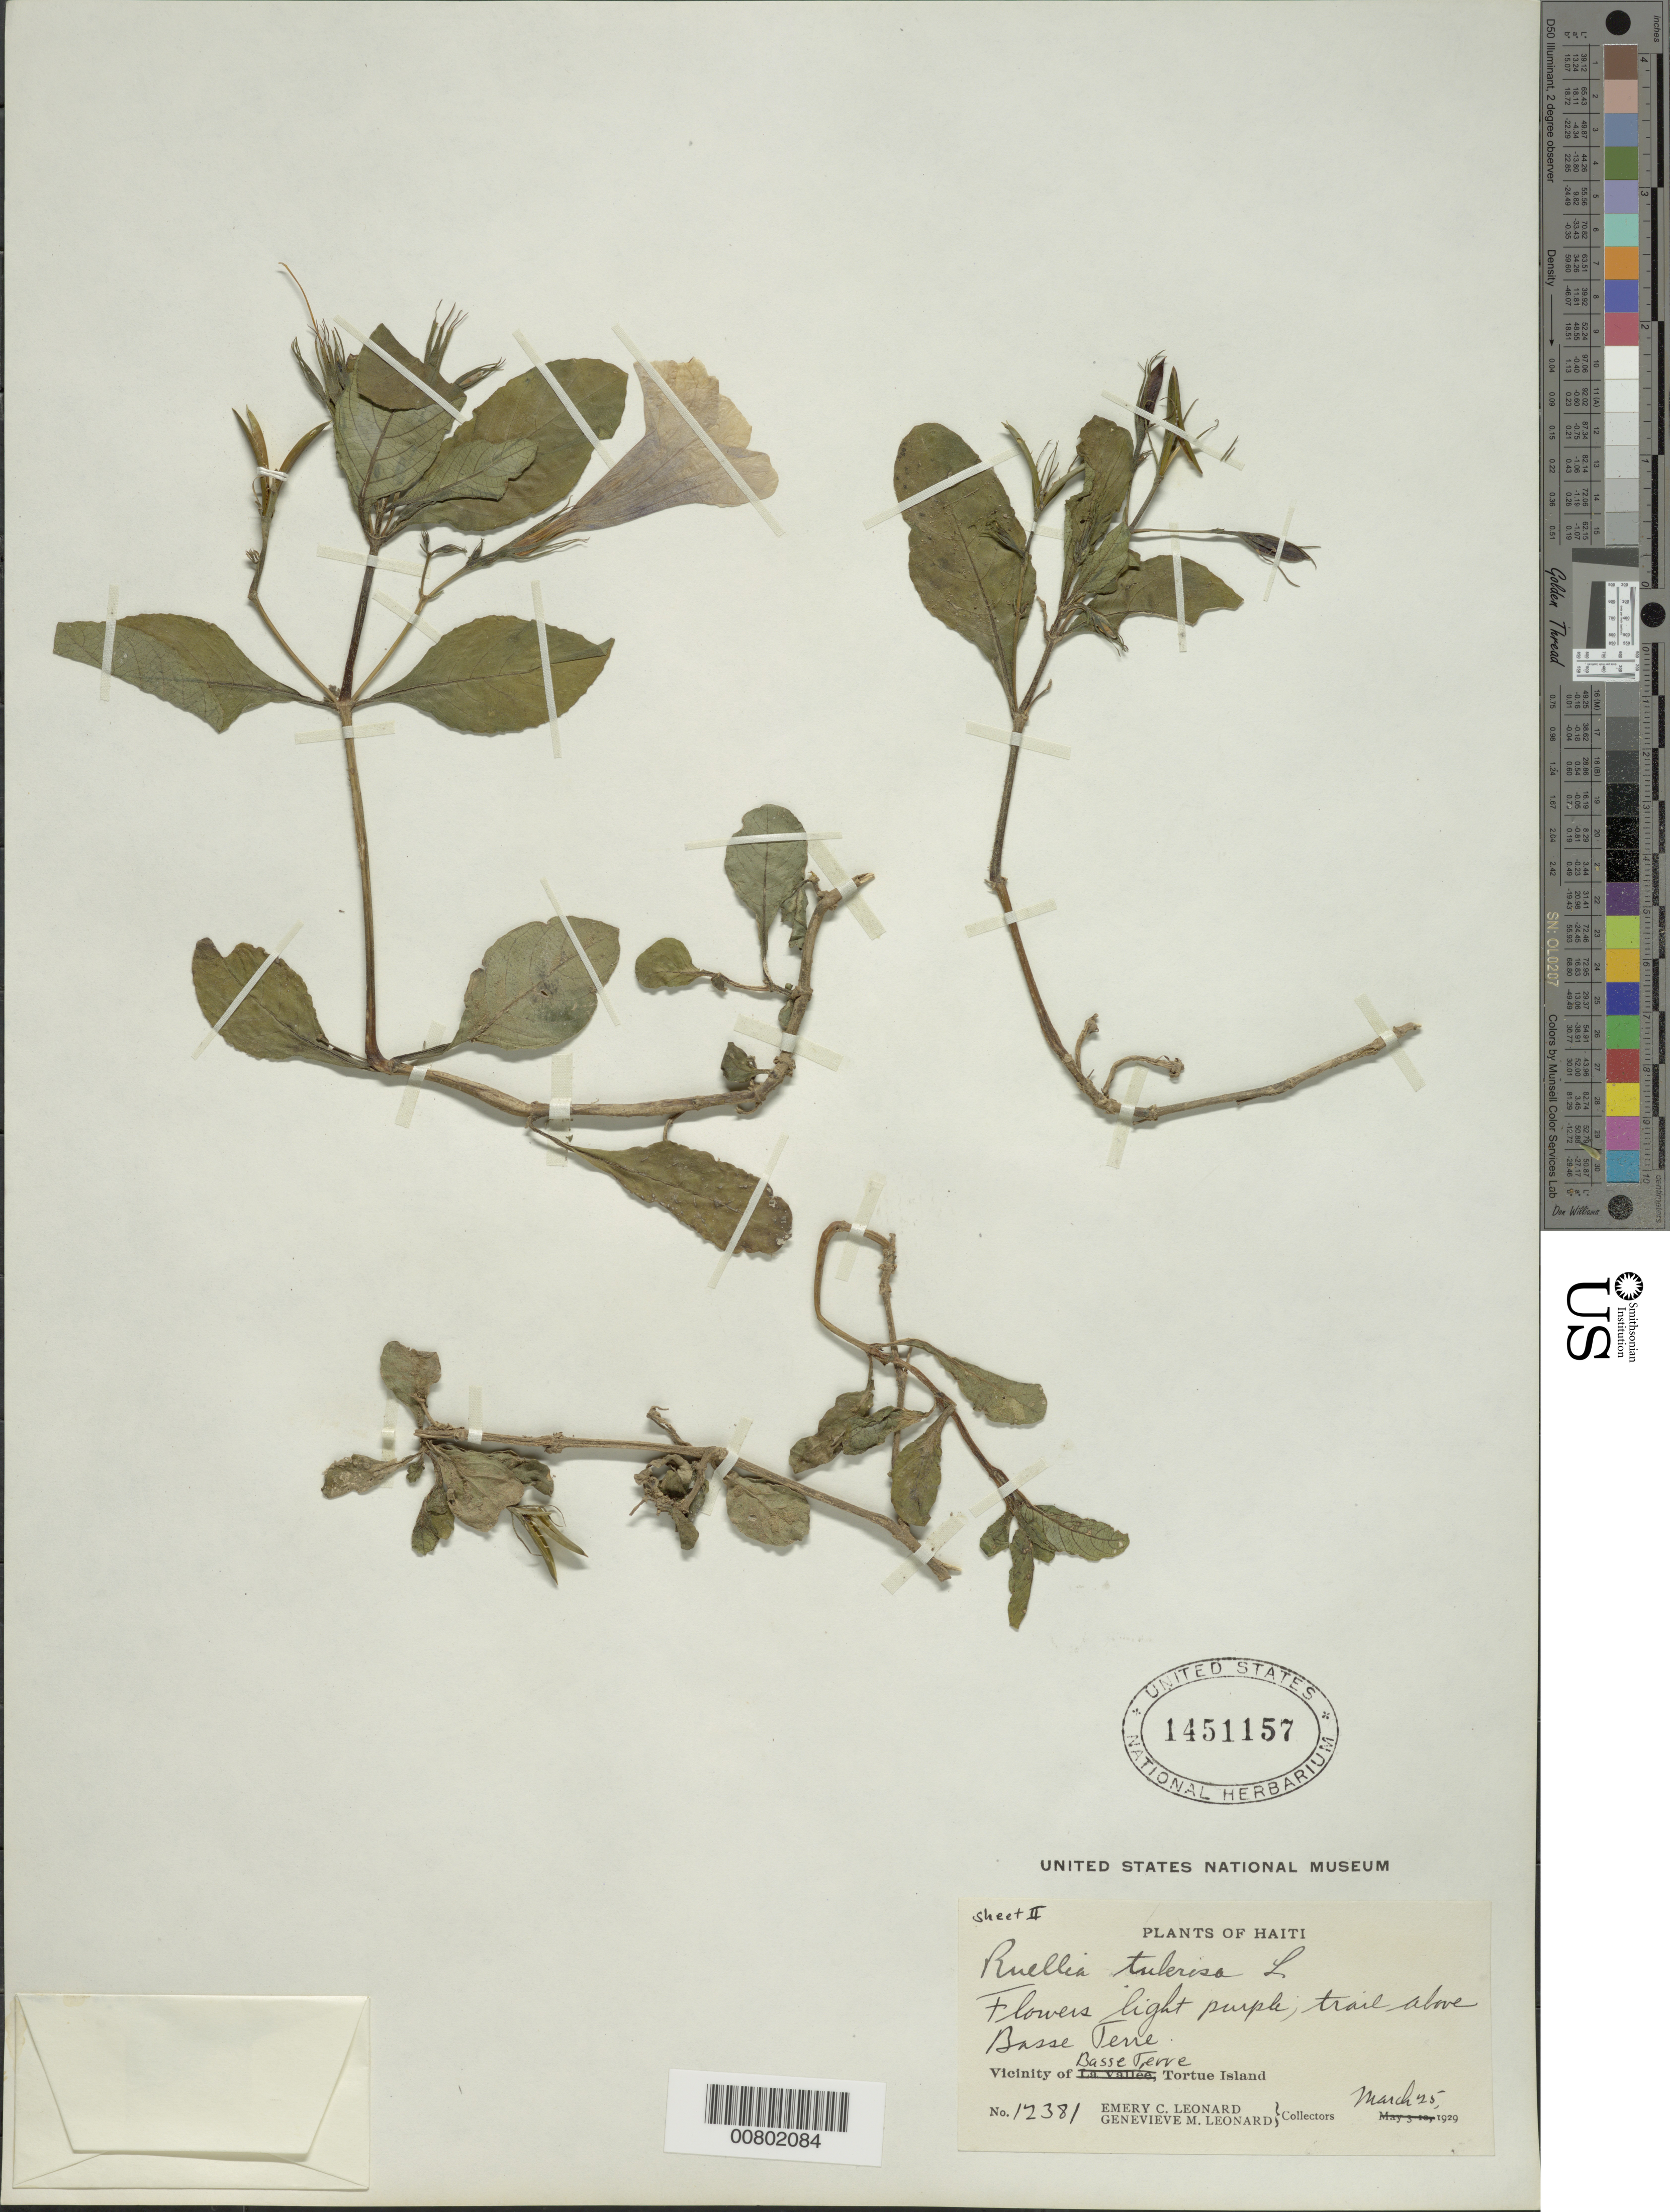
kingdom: Plantae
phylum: Tracheophyta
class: Magnoliopsida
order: Lamiales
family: Acanthaceae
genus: Ruellia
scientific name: Ruellia tuberosa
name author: L.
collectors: E. C. Leonard & G. M. Leonard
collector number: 12381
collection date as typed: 25 Mar 1929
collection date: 1929-03-25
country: Haiti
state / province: Nord-Ouest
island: Île de la Tortue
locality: Vicinity of Basse Terre, above Basse Terre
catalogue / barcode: US 1451157